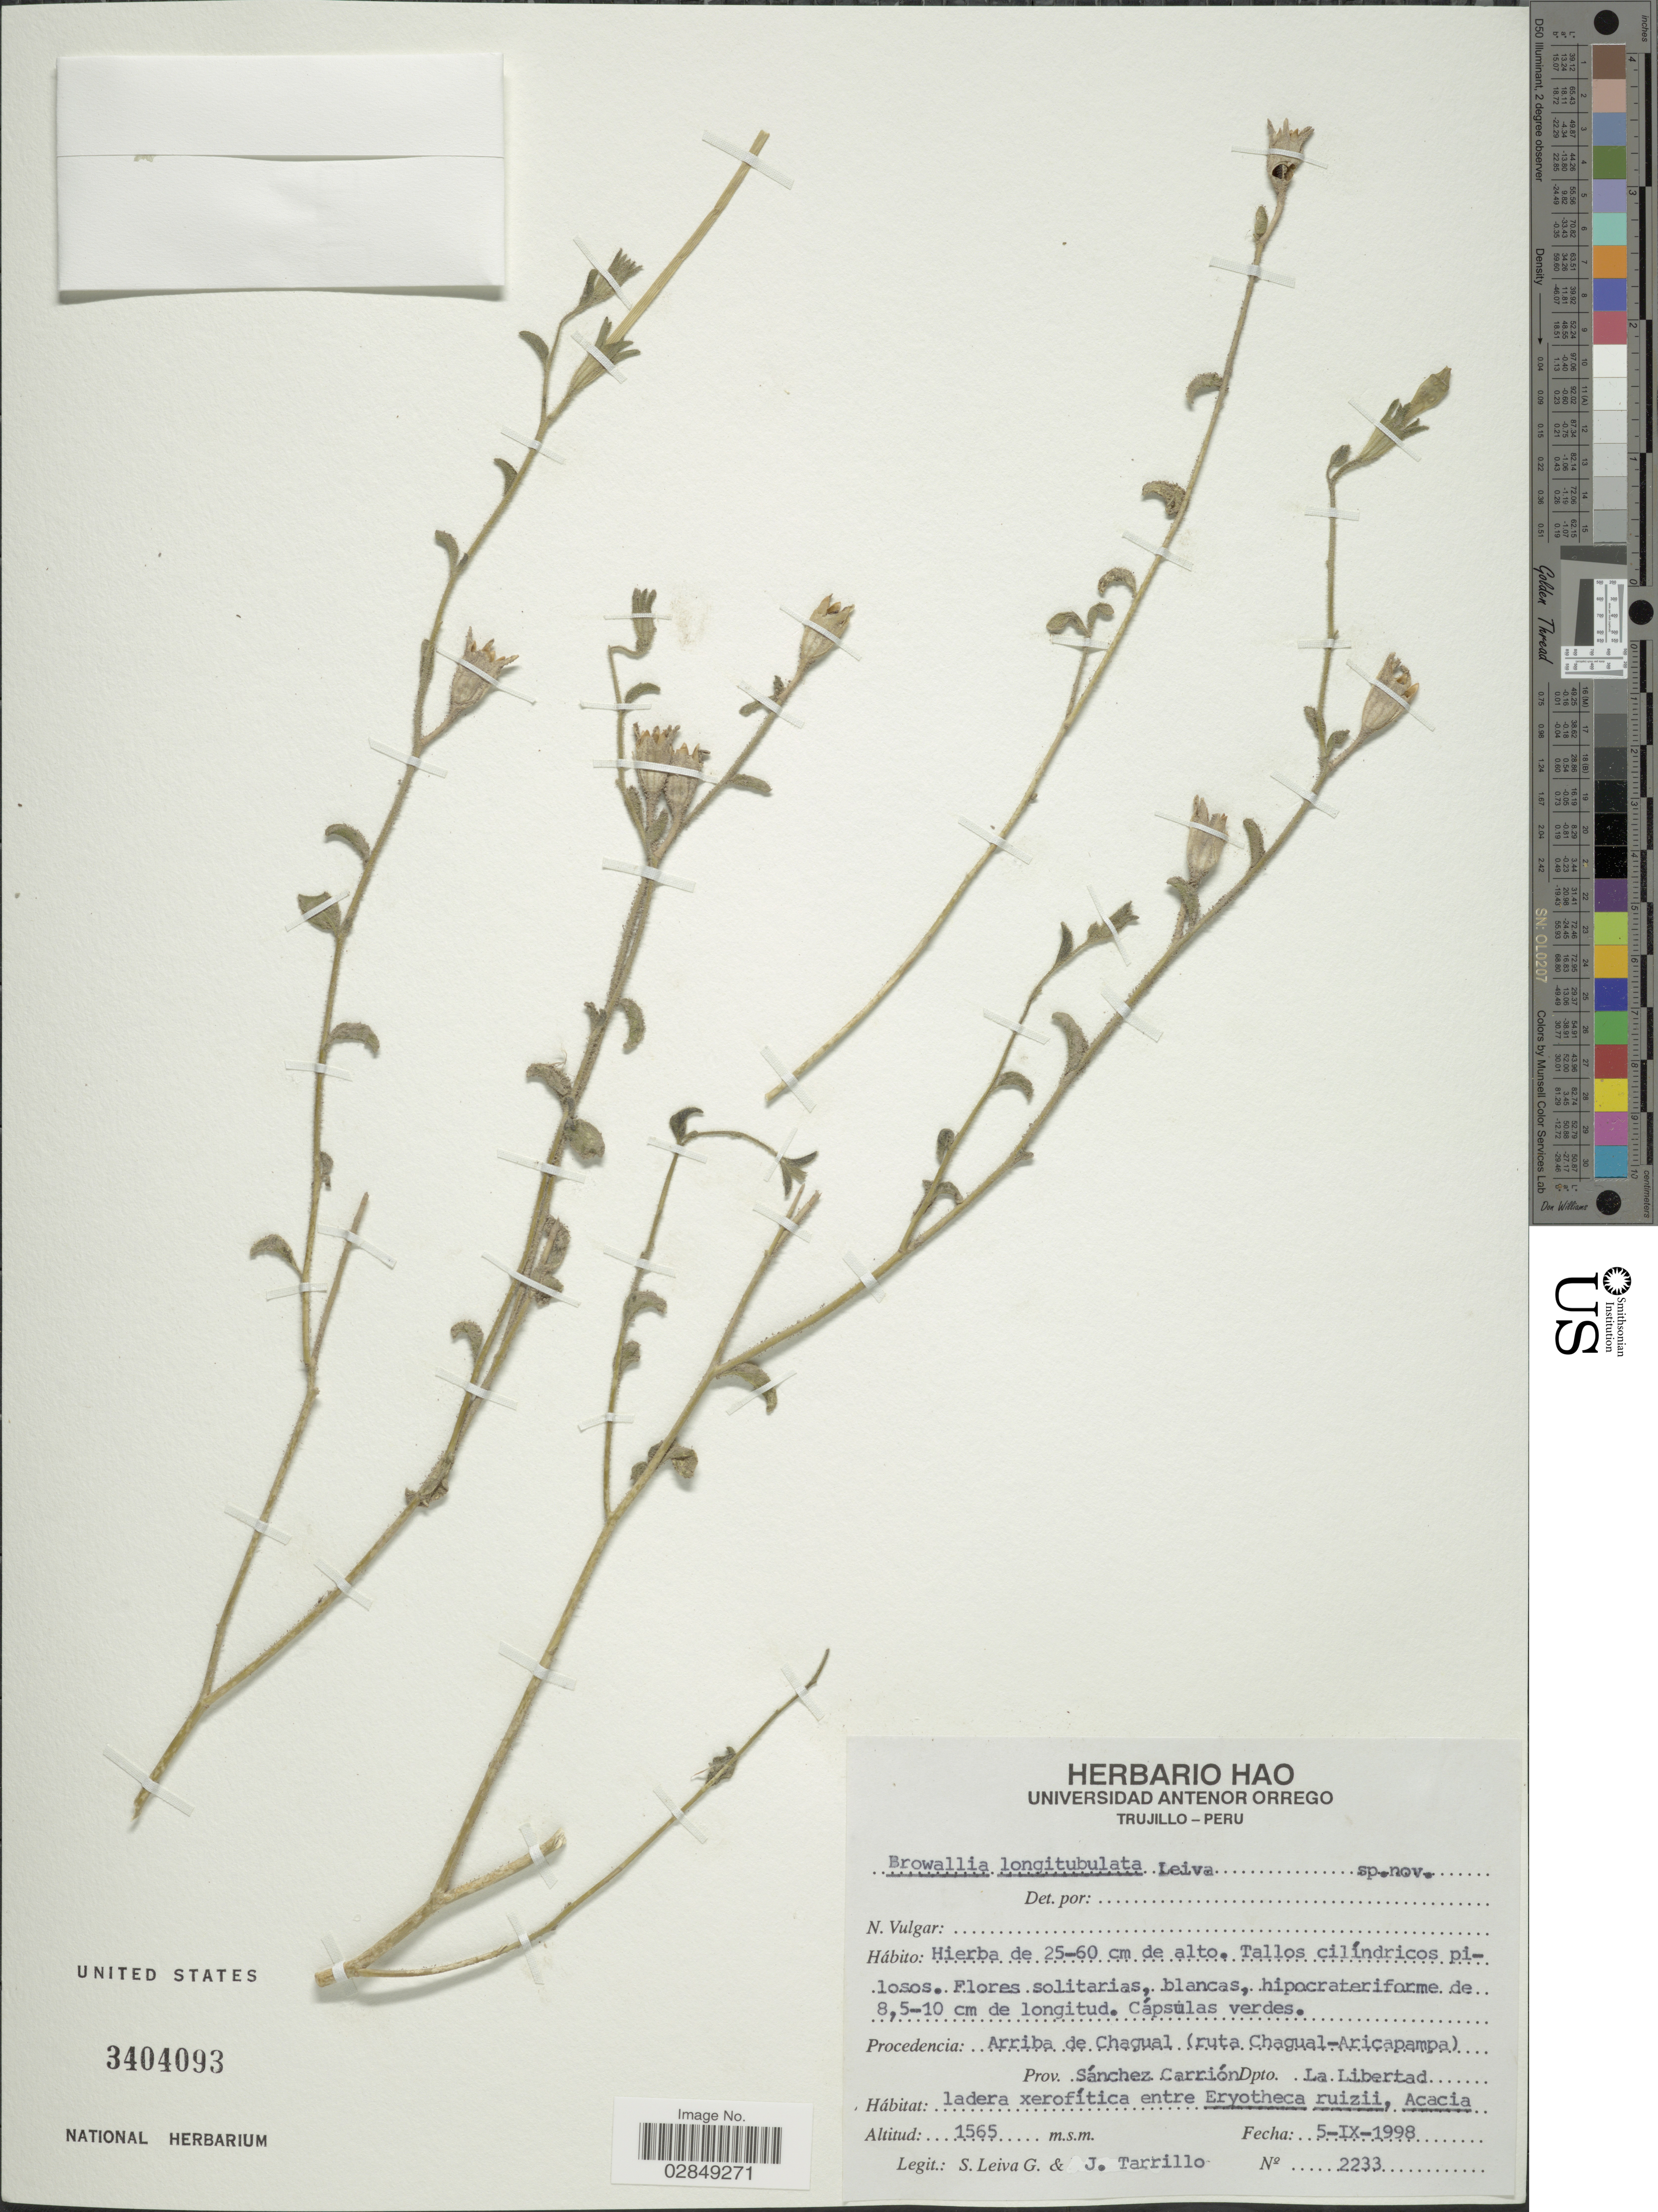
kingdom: Plantae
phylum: Tracheophyta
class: Magnoliopsida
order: Solanales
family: Solanaceae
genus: Browallia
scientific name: Browallia longitubulata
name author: S. Leiva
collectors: S. Leiva G. & J. Tarrillo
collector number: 2233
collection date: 1998-09-05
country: Peru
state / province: La Libertad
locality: Arriba de Chagual (ruta Chagual-Aricapampa) Prov. Sánchez Carrión. Dpto. La Libertad.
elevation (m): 1565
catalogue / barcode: US 3404093